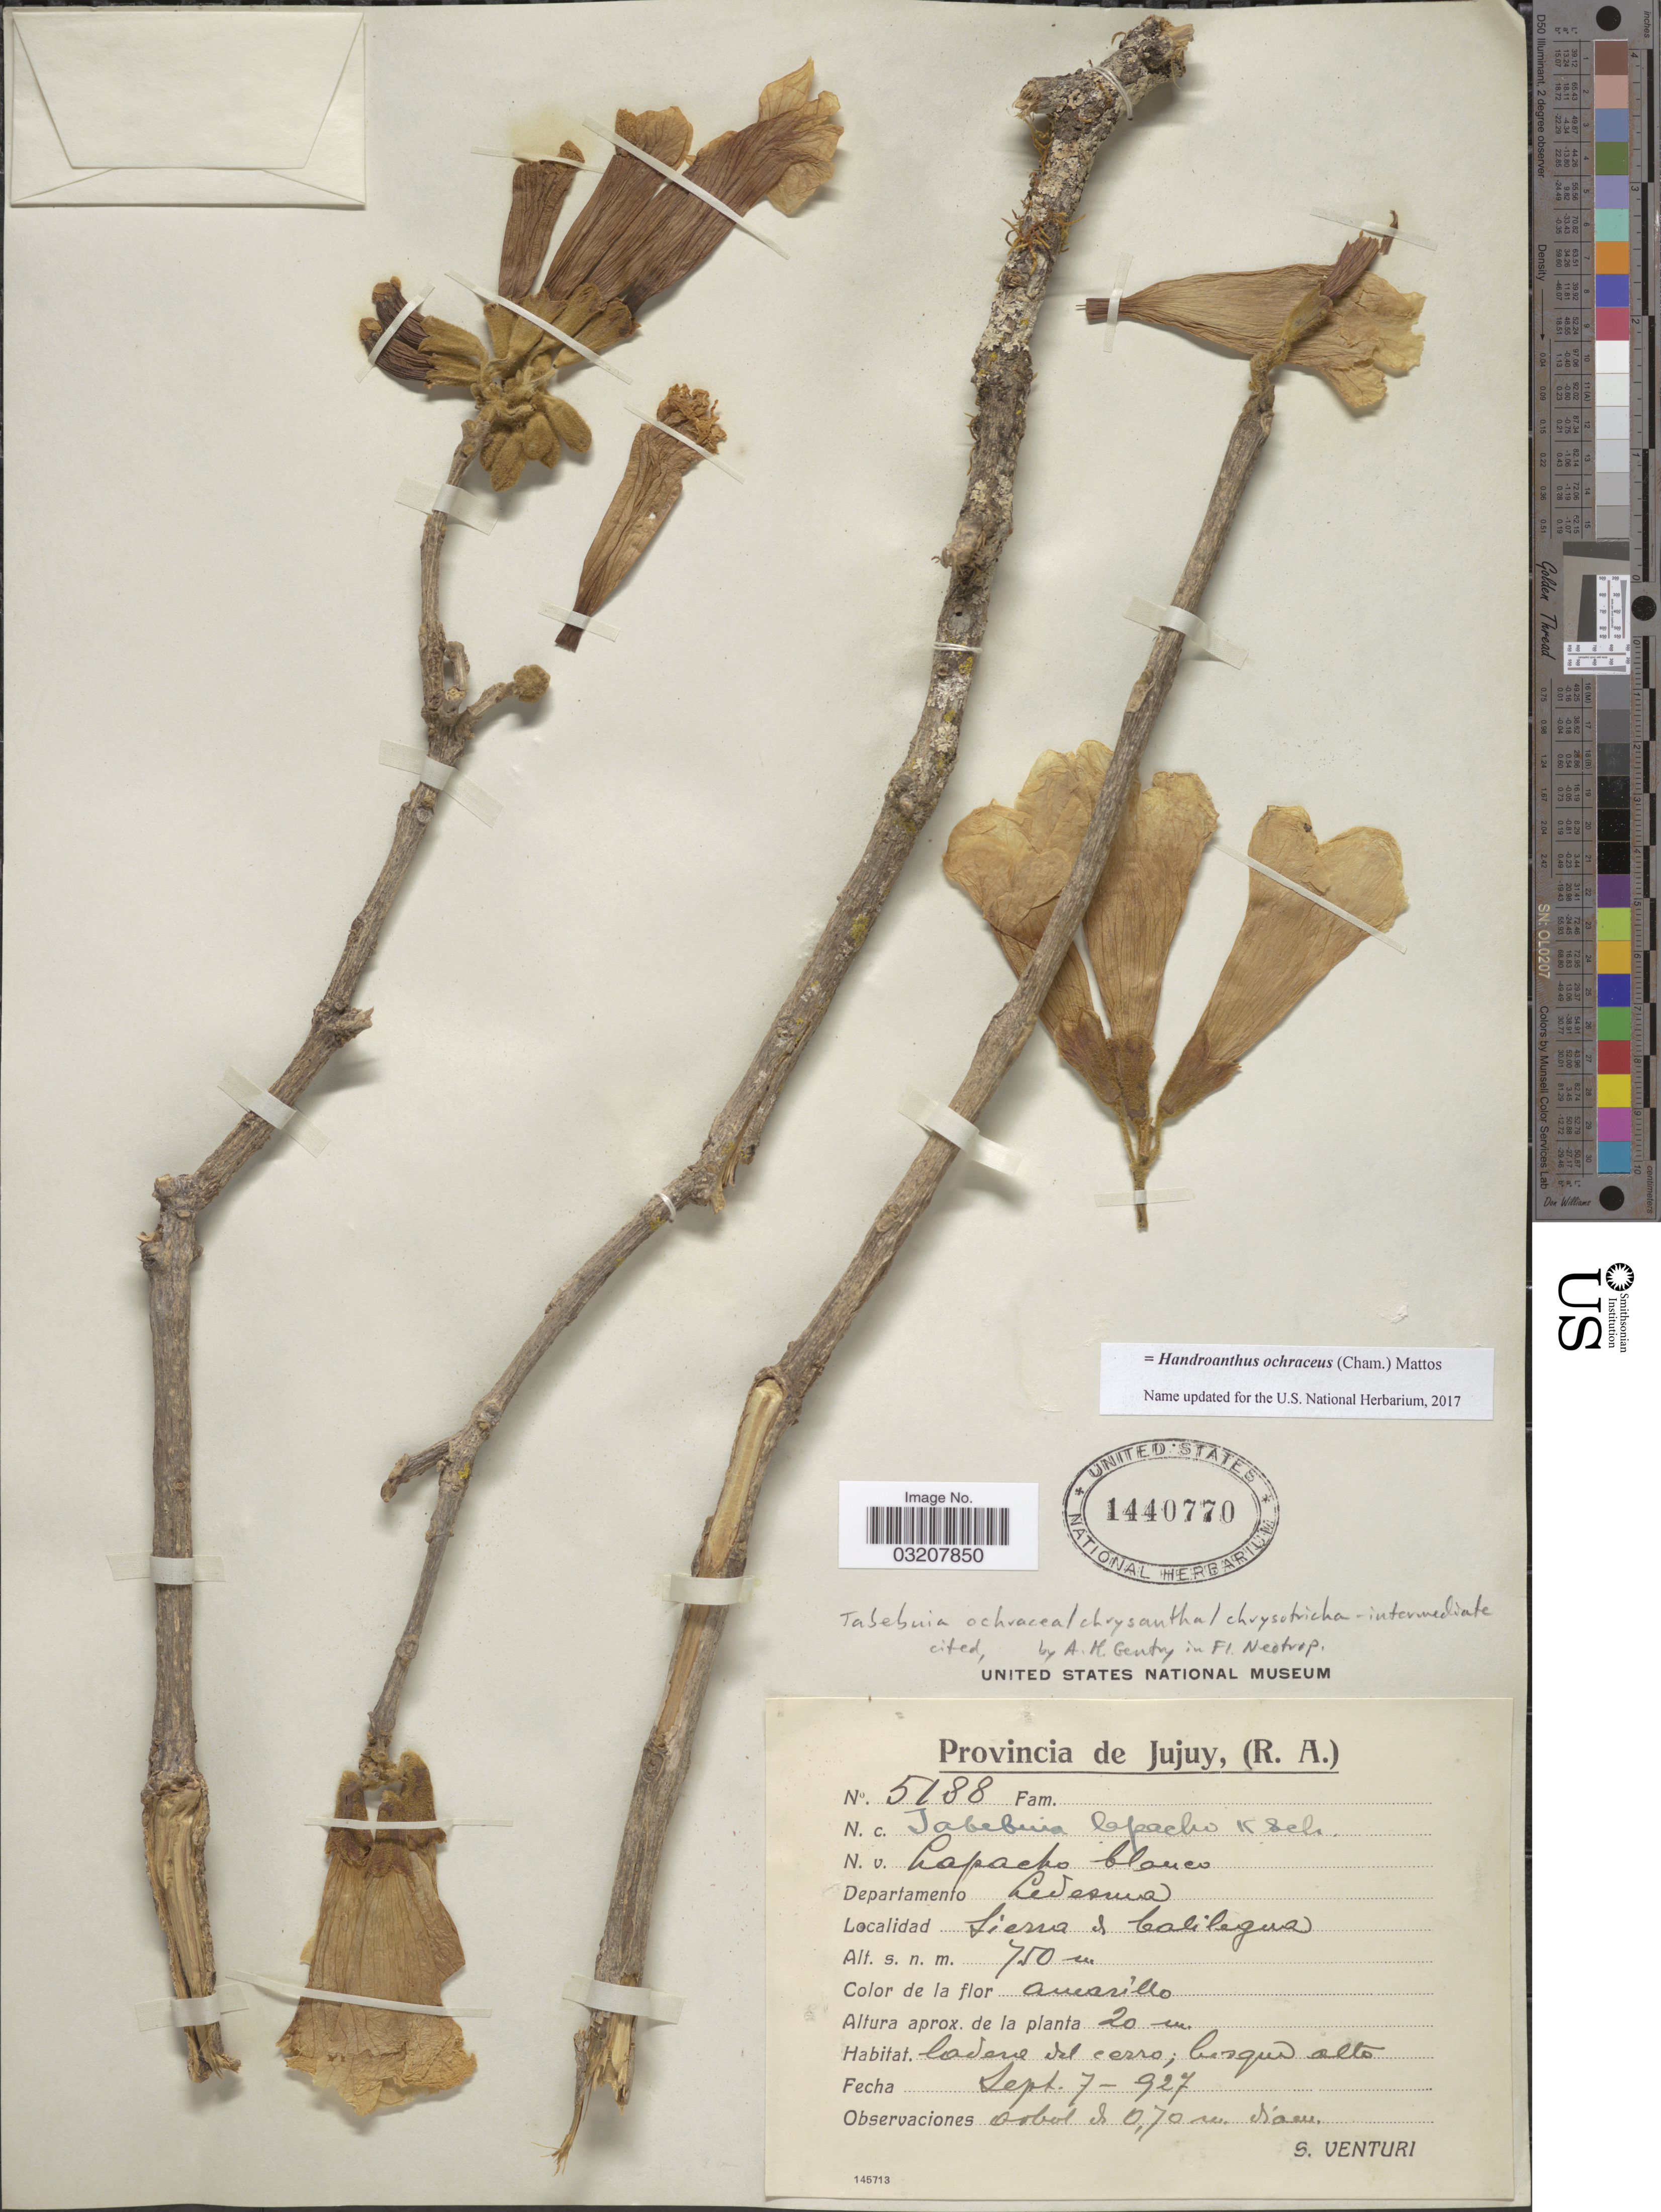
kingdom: Plantae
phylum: Tracheophyta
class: Magnoliopsida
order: Lamiales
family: Bignoniaceae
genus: Handroanthus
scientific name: Handroanthus ochraceus subsp. ochraceus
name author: (Cham.) Mattos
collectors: S. Venturi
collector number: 5188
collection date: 1927-09-07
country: Argentina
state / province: Jujuy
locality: Departamento Ledesma. Sierra de Calilegua.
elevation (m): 750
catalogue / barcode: US 1440770